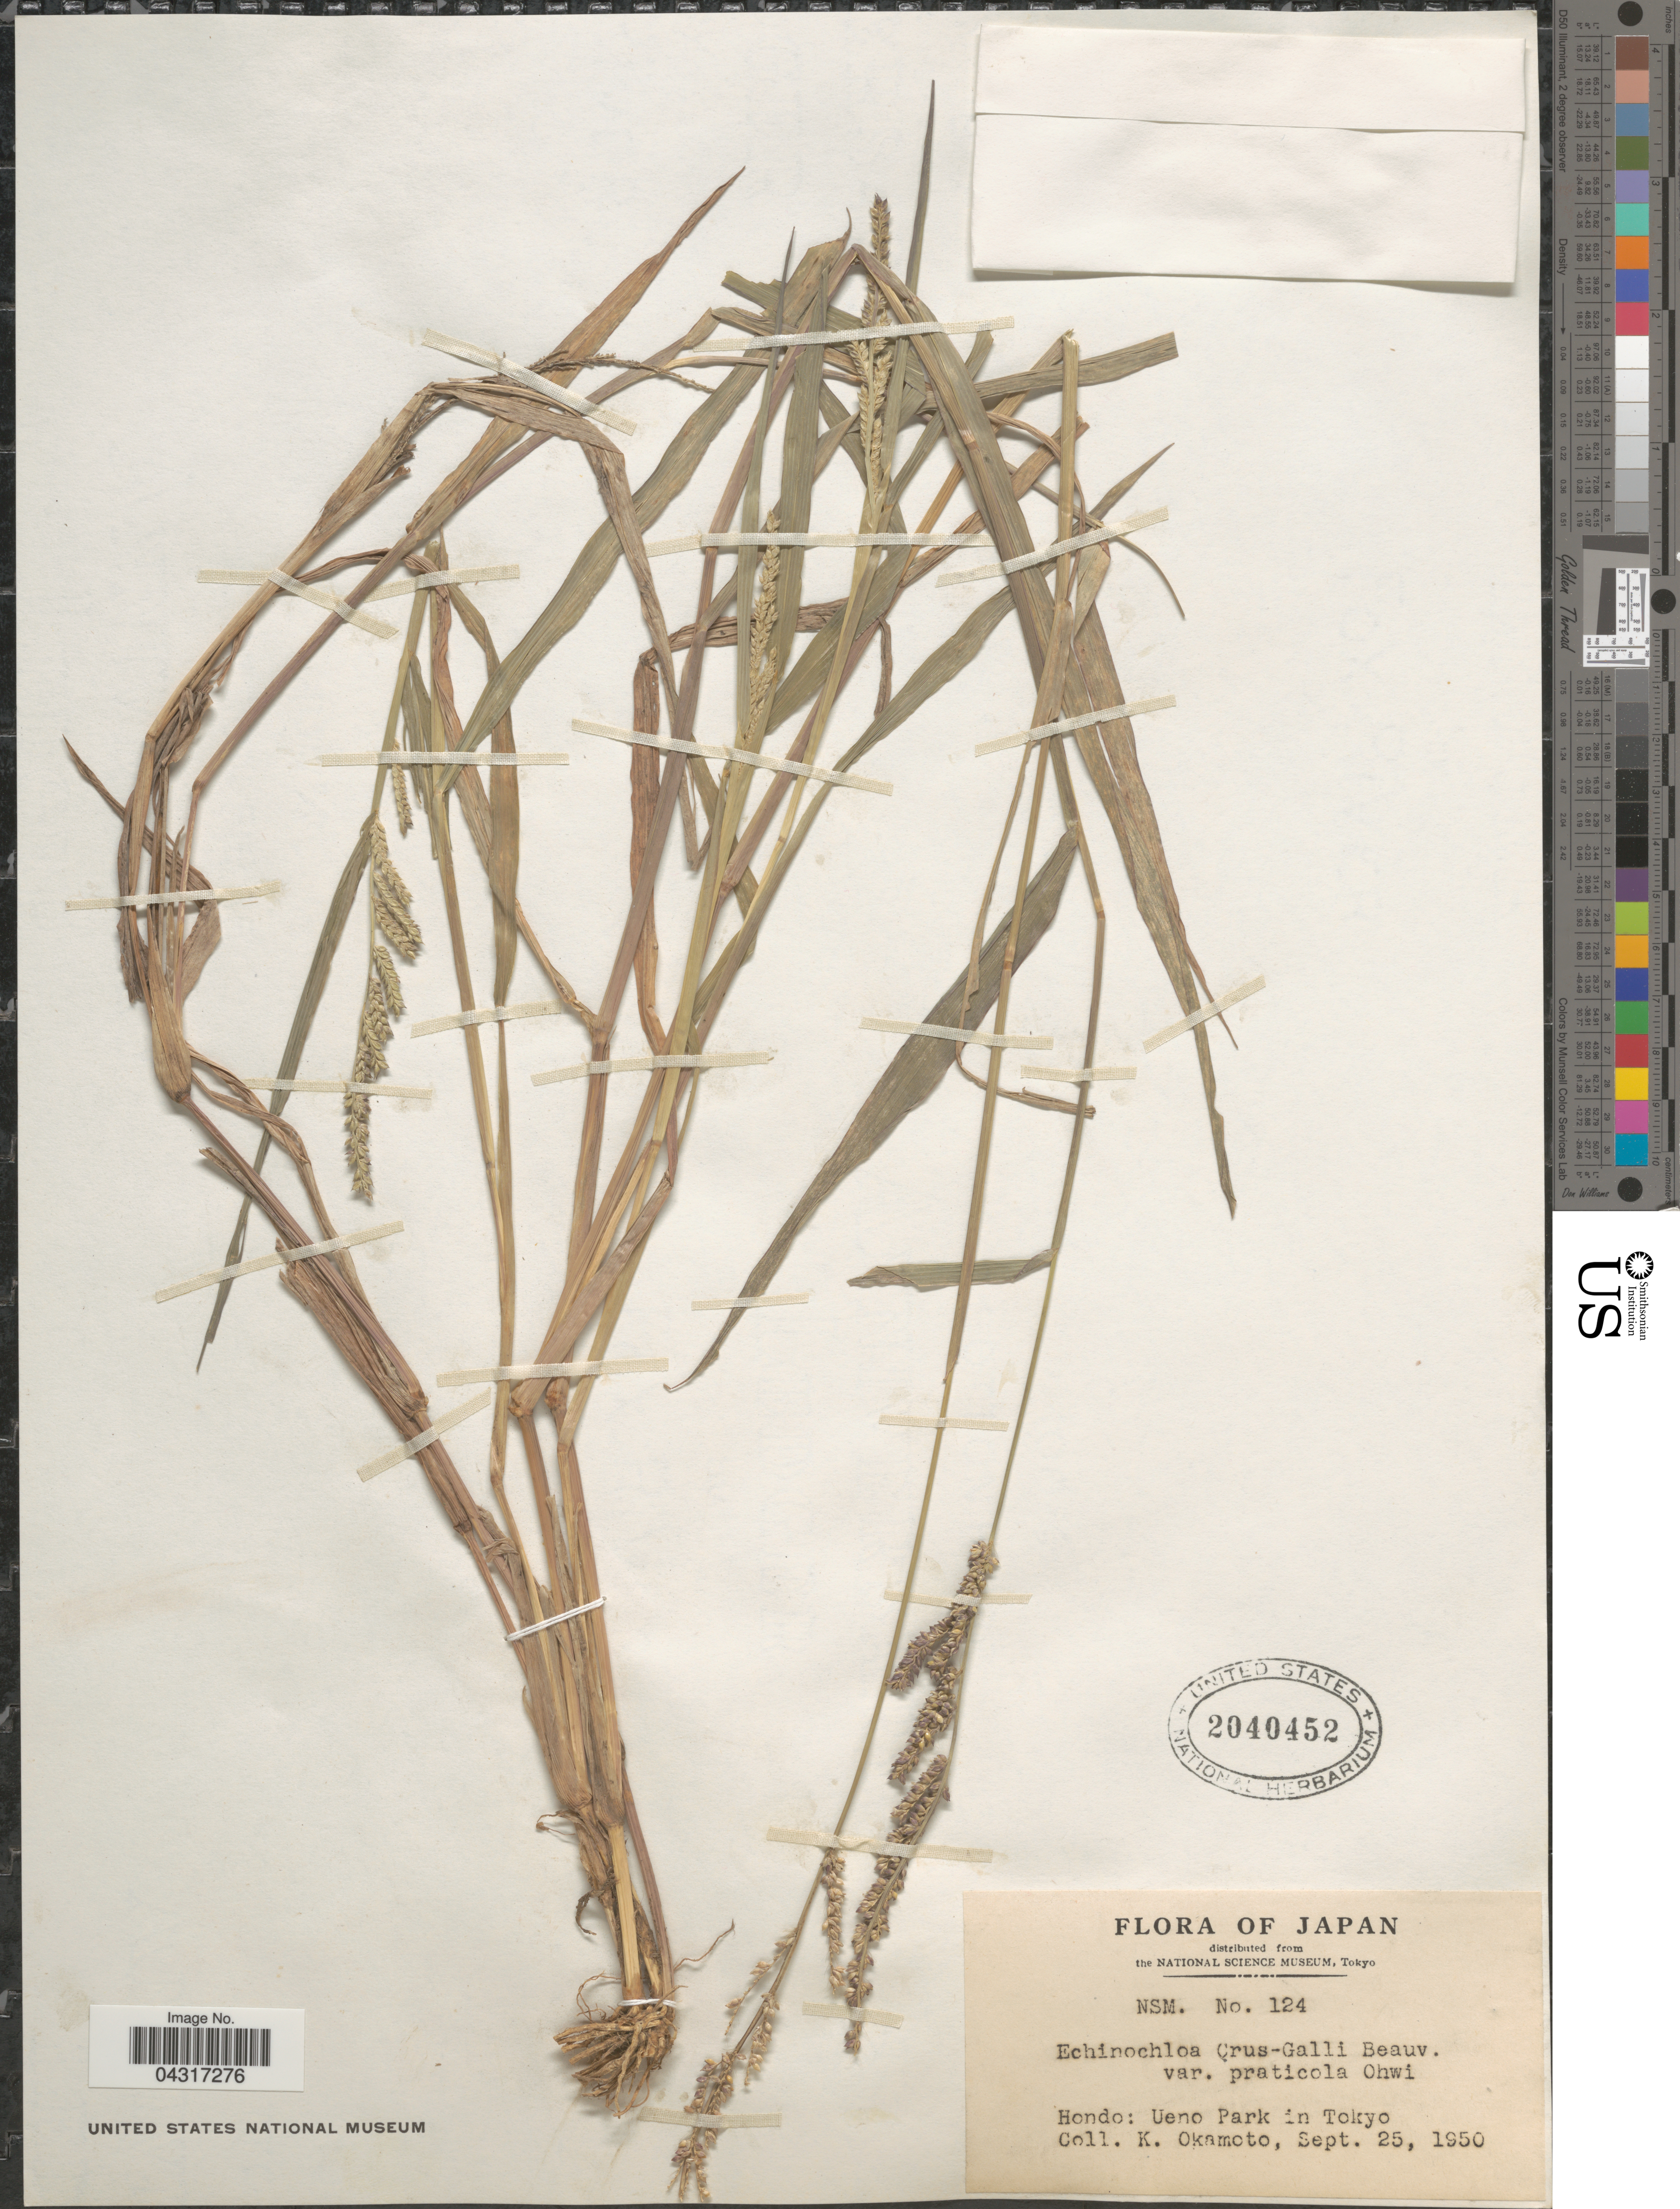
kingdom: Plantae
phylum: Tracheophyta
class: Liliopsida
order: Poales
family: Poaceae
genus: Echinochloa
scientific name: Echinochloa crus-galli var. praticola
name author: Ohwi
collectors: K. Okamoto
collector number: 124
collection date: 1950-09-25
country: Japan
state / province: Tokyo, Federal City of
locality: Hondo: Ueno Park in Tokyo.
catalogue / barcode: US 2040452